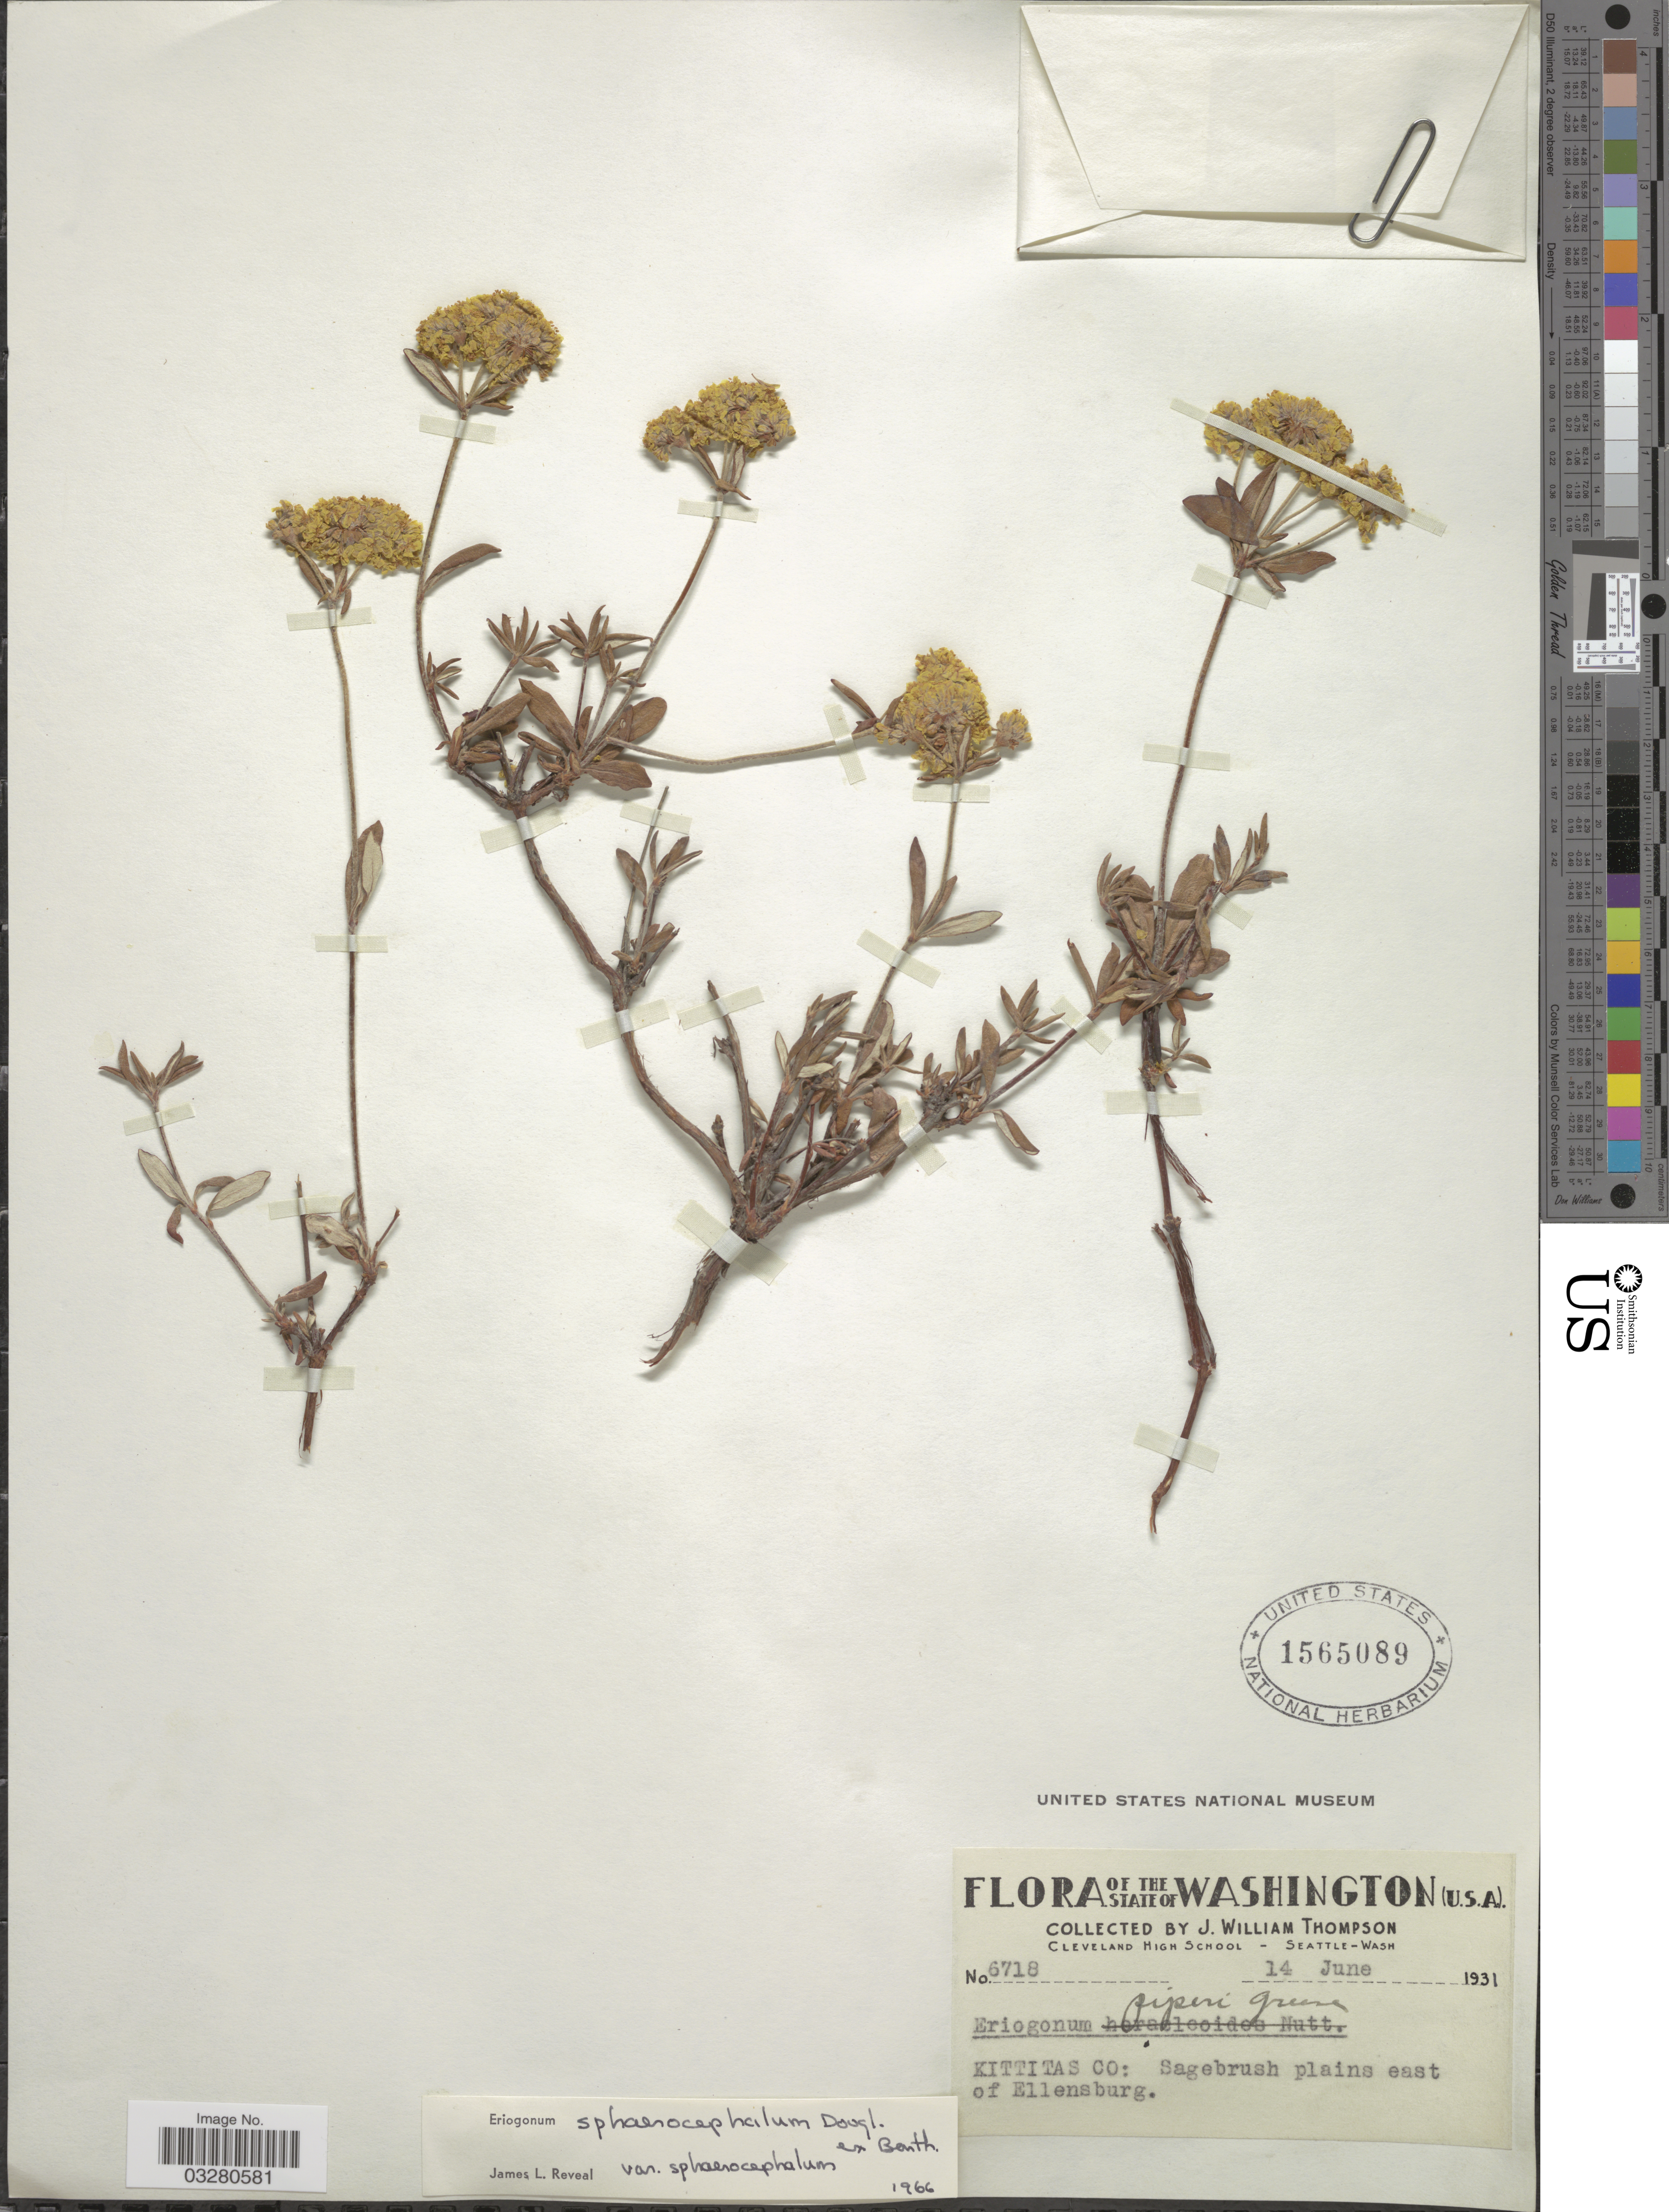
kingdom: Plantae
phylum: Tracheophyta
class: Magnoliopsida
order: Caryophyllales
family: Polygonaceae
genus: Eriogonum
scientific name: Eriogonum sphaerocephalum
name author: Benth. & Douglas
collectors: J. W. Thompson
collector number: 6718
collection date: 1931-06-14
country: United States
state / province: Washington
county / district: Kittitas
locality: Kittitas Co: Sagebrush plains east of Ellensburg.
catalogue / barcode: US 1565089